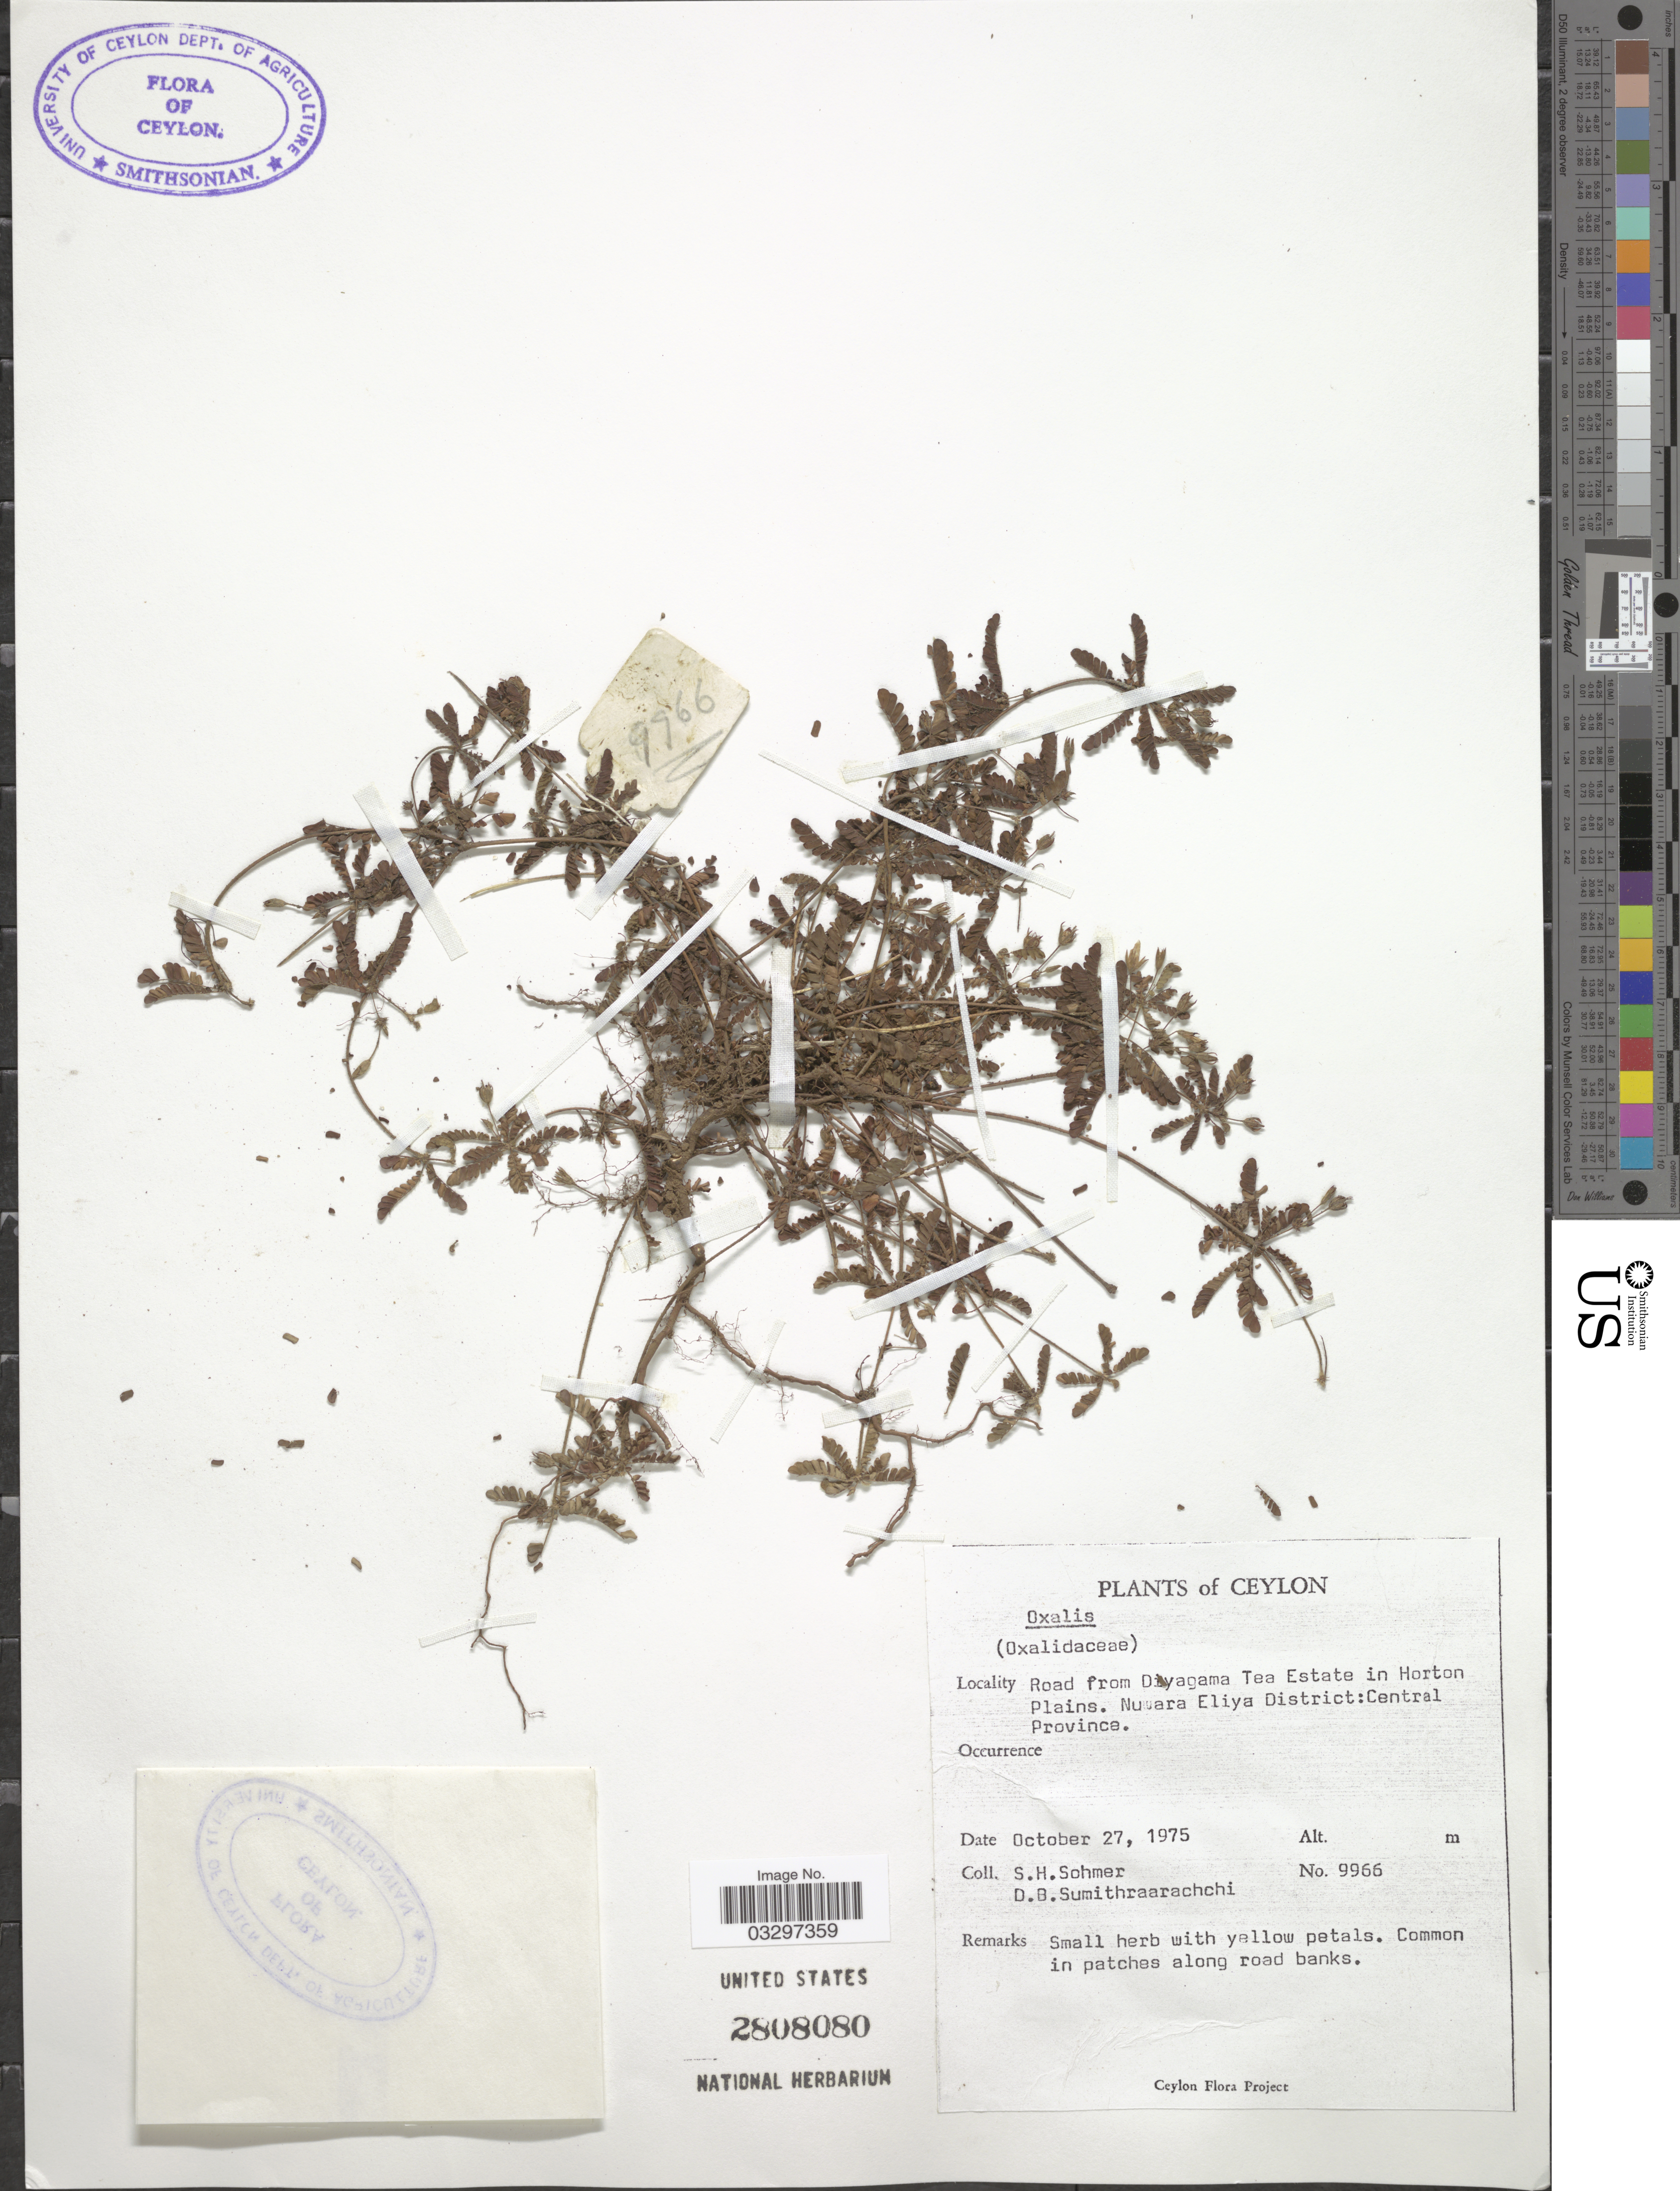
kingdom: Plantae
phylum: Tracheophyta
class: Magnoliopsida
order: Oxalidales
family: Oxalidaceae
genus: Biophytum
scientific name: Biophytum sp.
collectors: S. H. Sohmer & D. B. Sumithraarachchi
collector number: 9966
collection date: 1975-10-27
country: Sri Lanka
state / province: Central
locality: Ceylon. Road from Diyagama Tea Estate in Horton Plains. Nuwara Eliya District.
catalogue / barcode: US 2808080